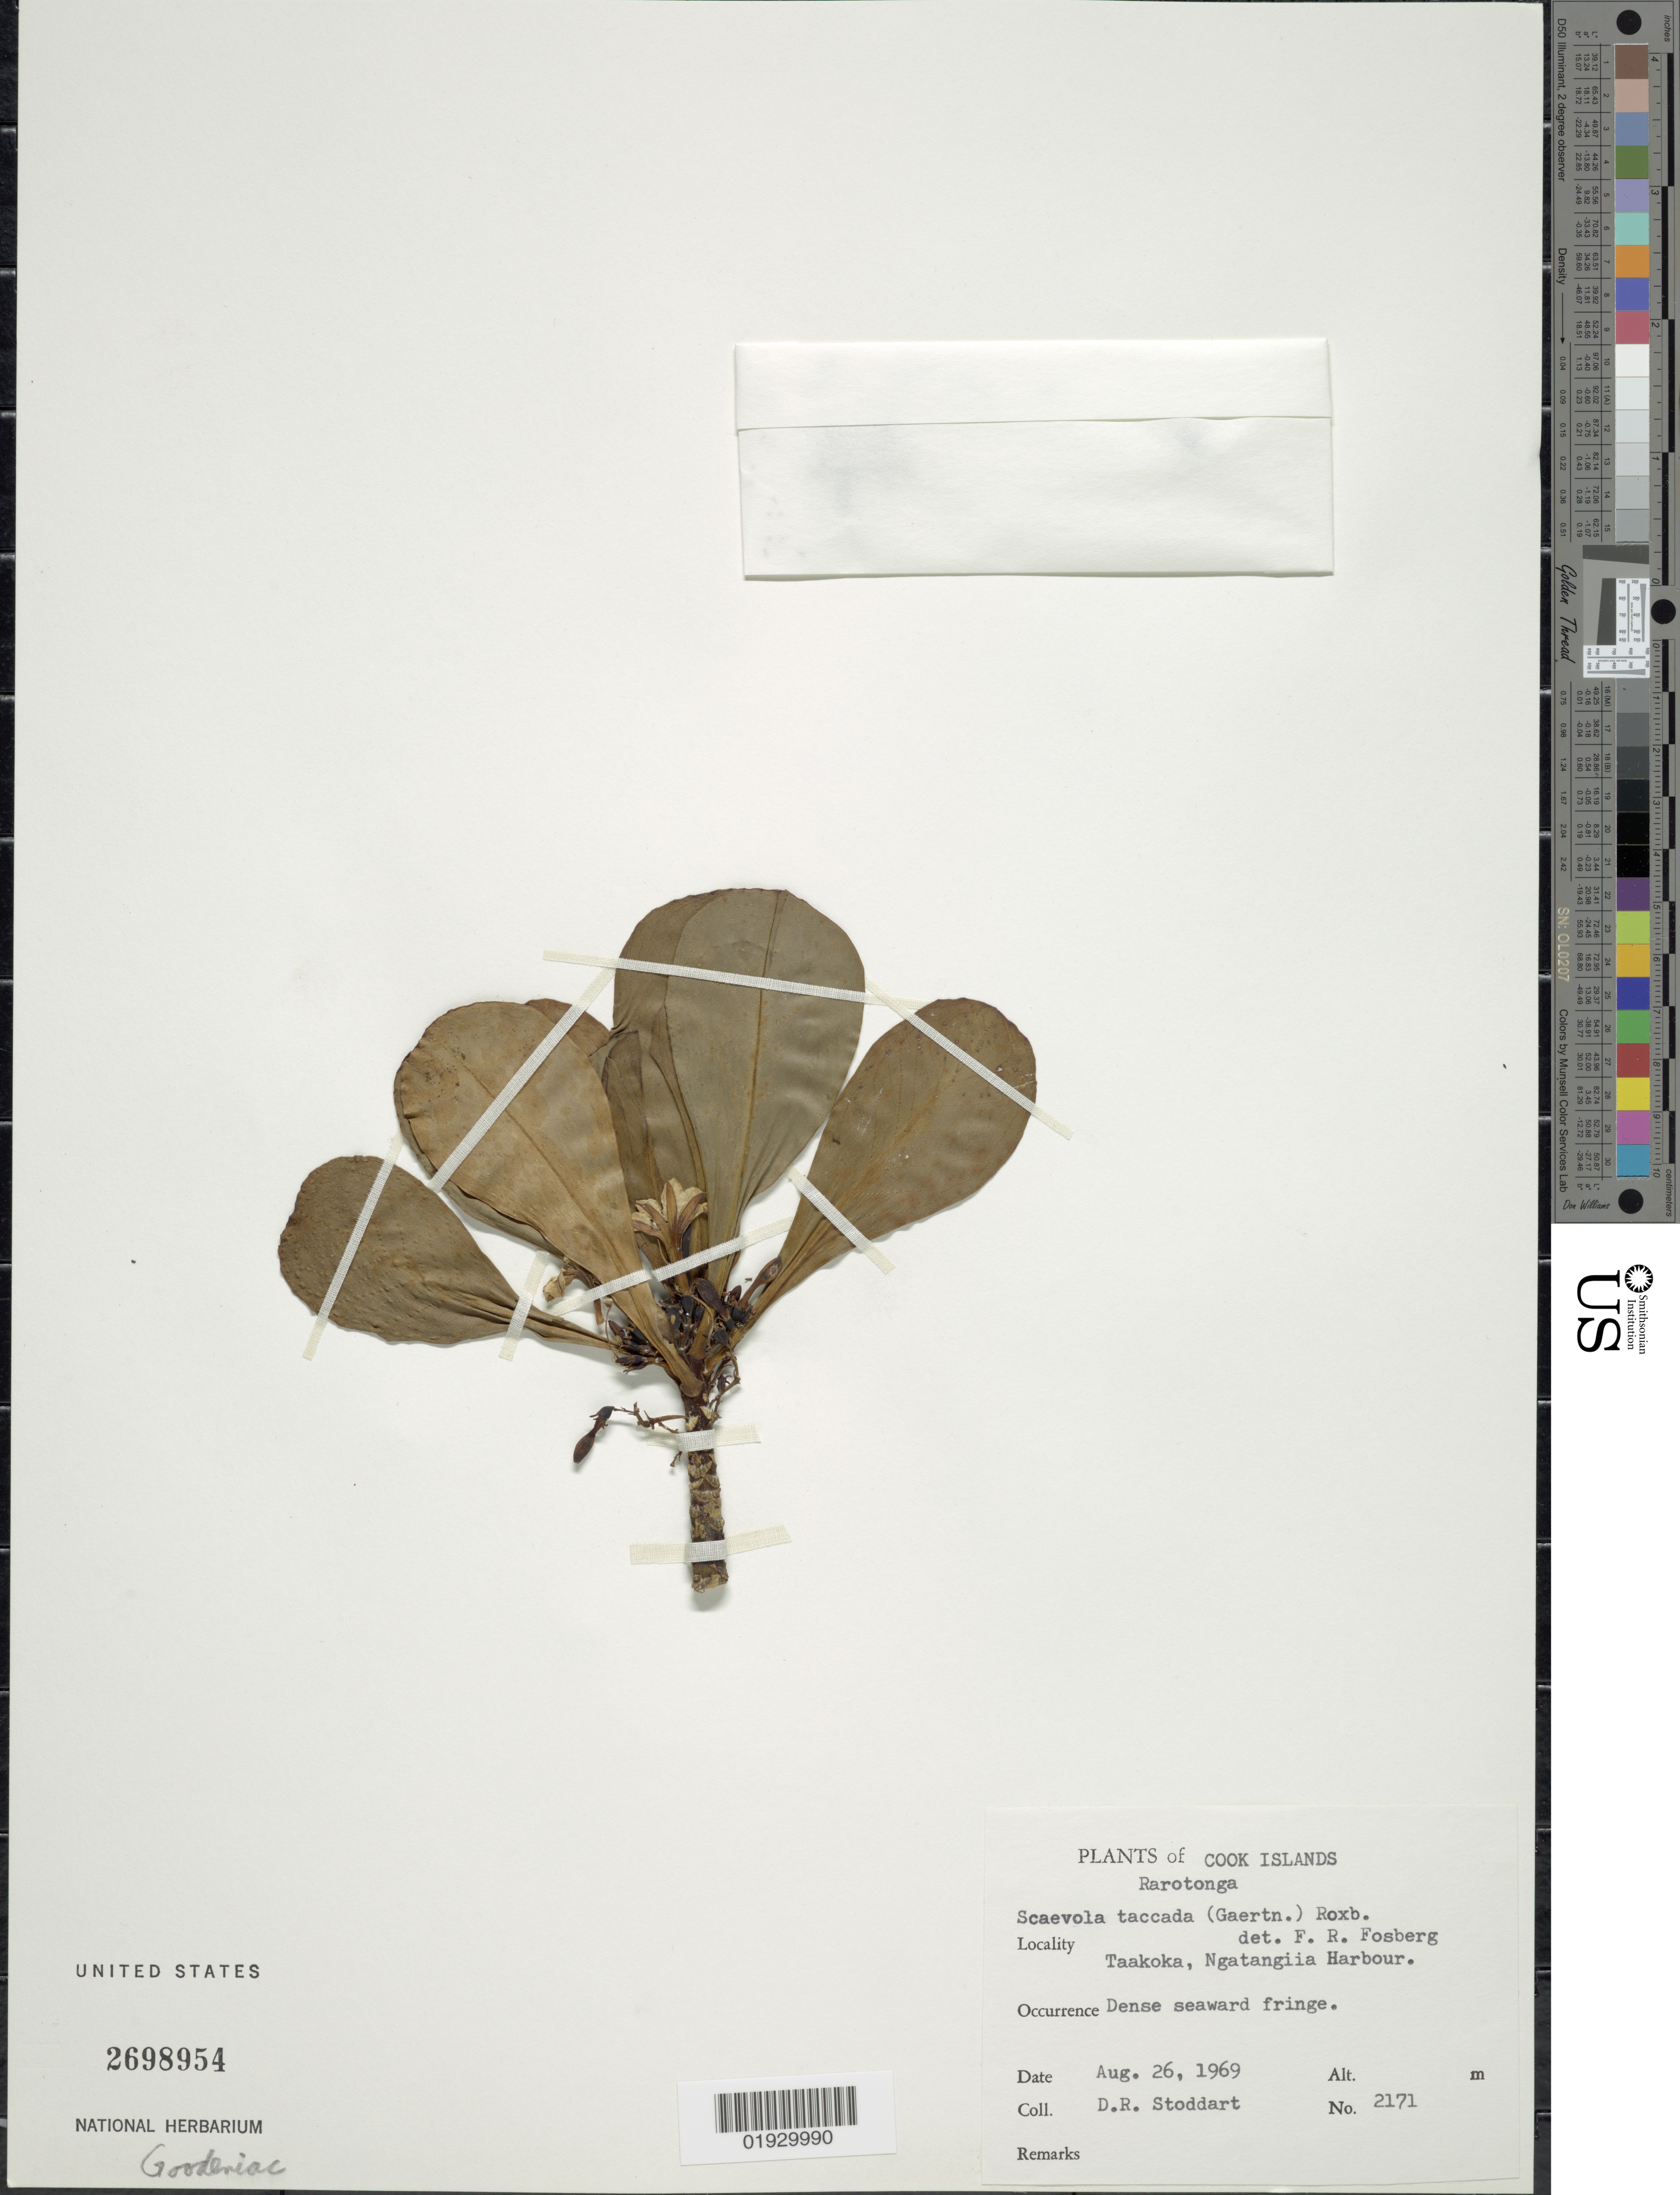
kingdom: Plantae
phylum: Tracheophyta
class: Magnoliopsida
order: Asterales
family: Goodeniaceae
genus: Scaevola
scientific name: Scaevola taccada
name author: (Gaertn.) Roxb.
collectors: D. R. Stoddart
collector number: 2171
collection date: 1969-08-26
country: Cook Islands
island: Rarotonga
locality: Rarotonga, Taakoka, Ngatangiia Harbour.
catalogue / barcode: US 2698954